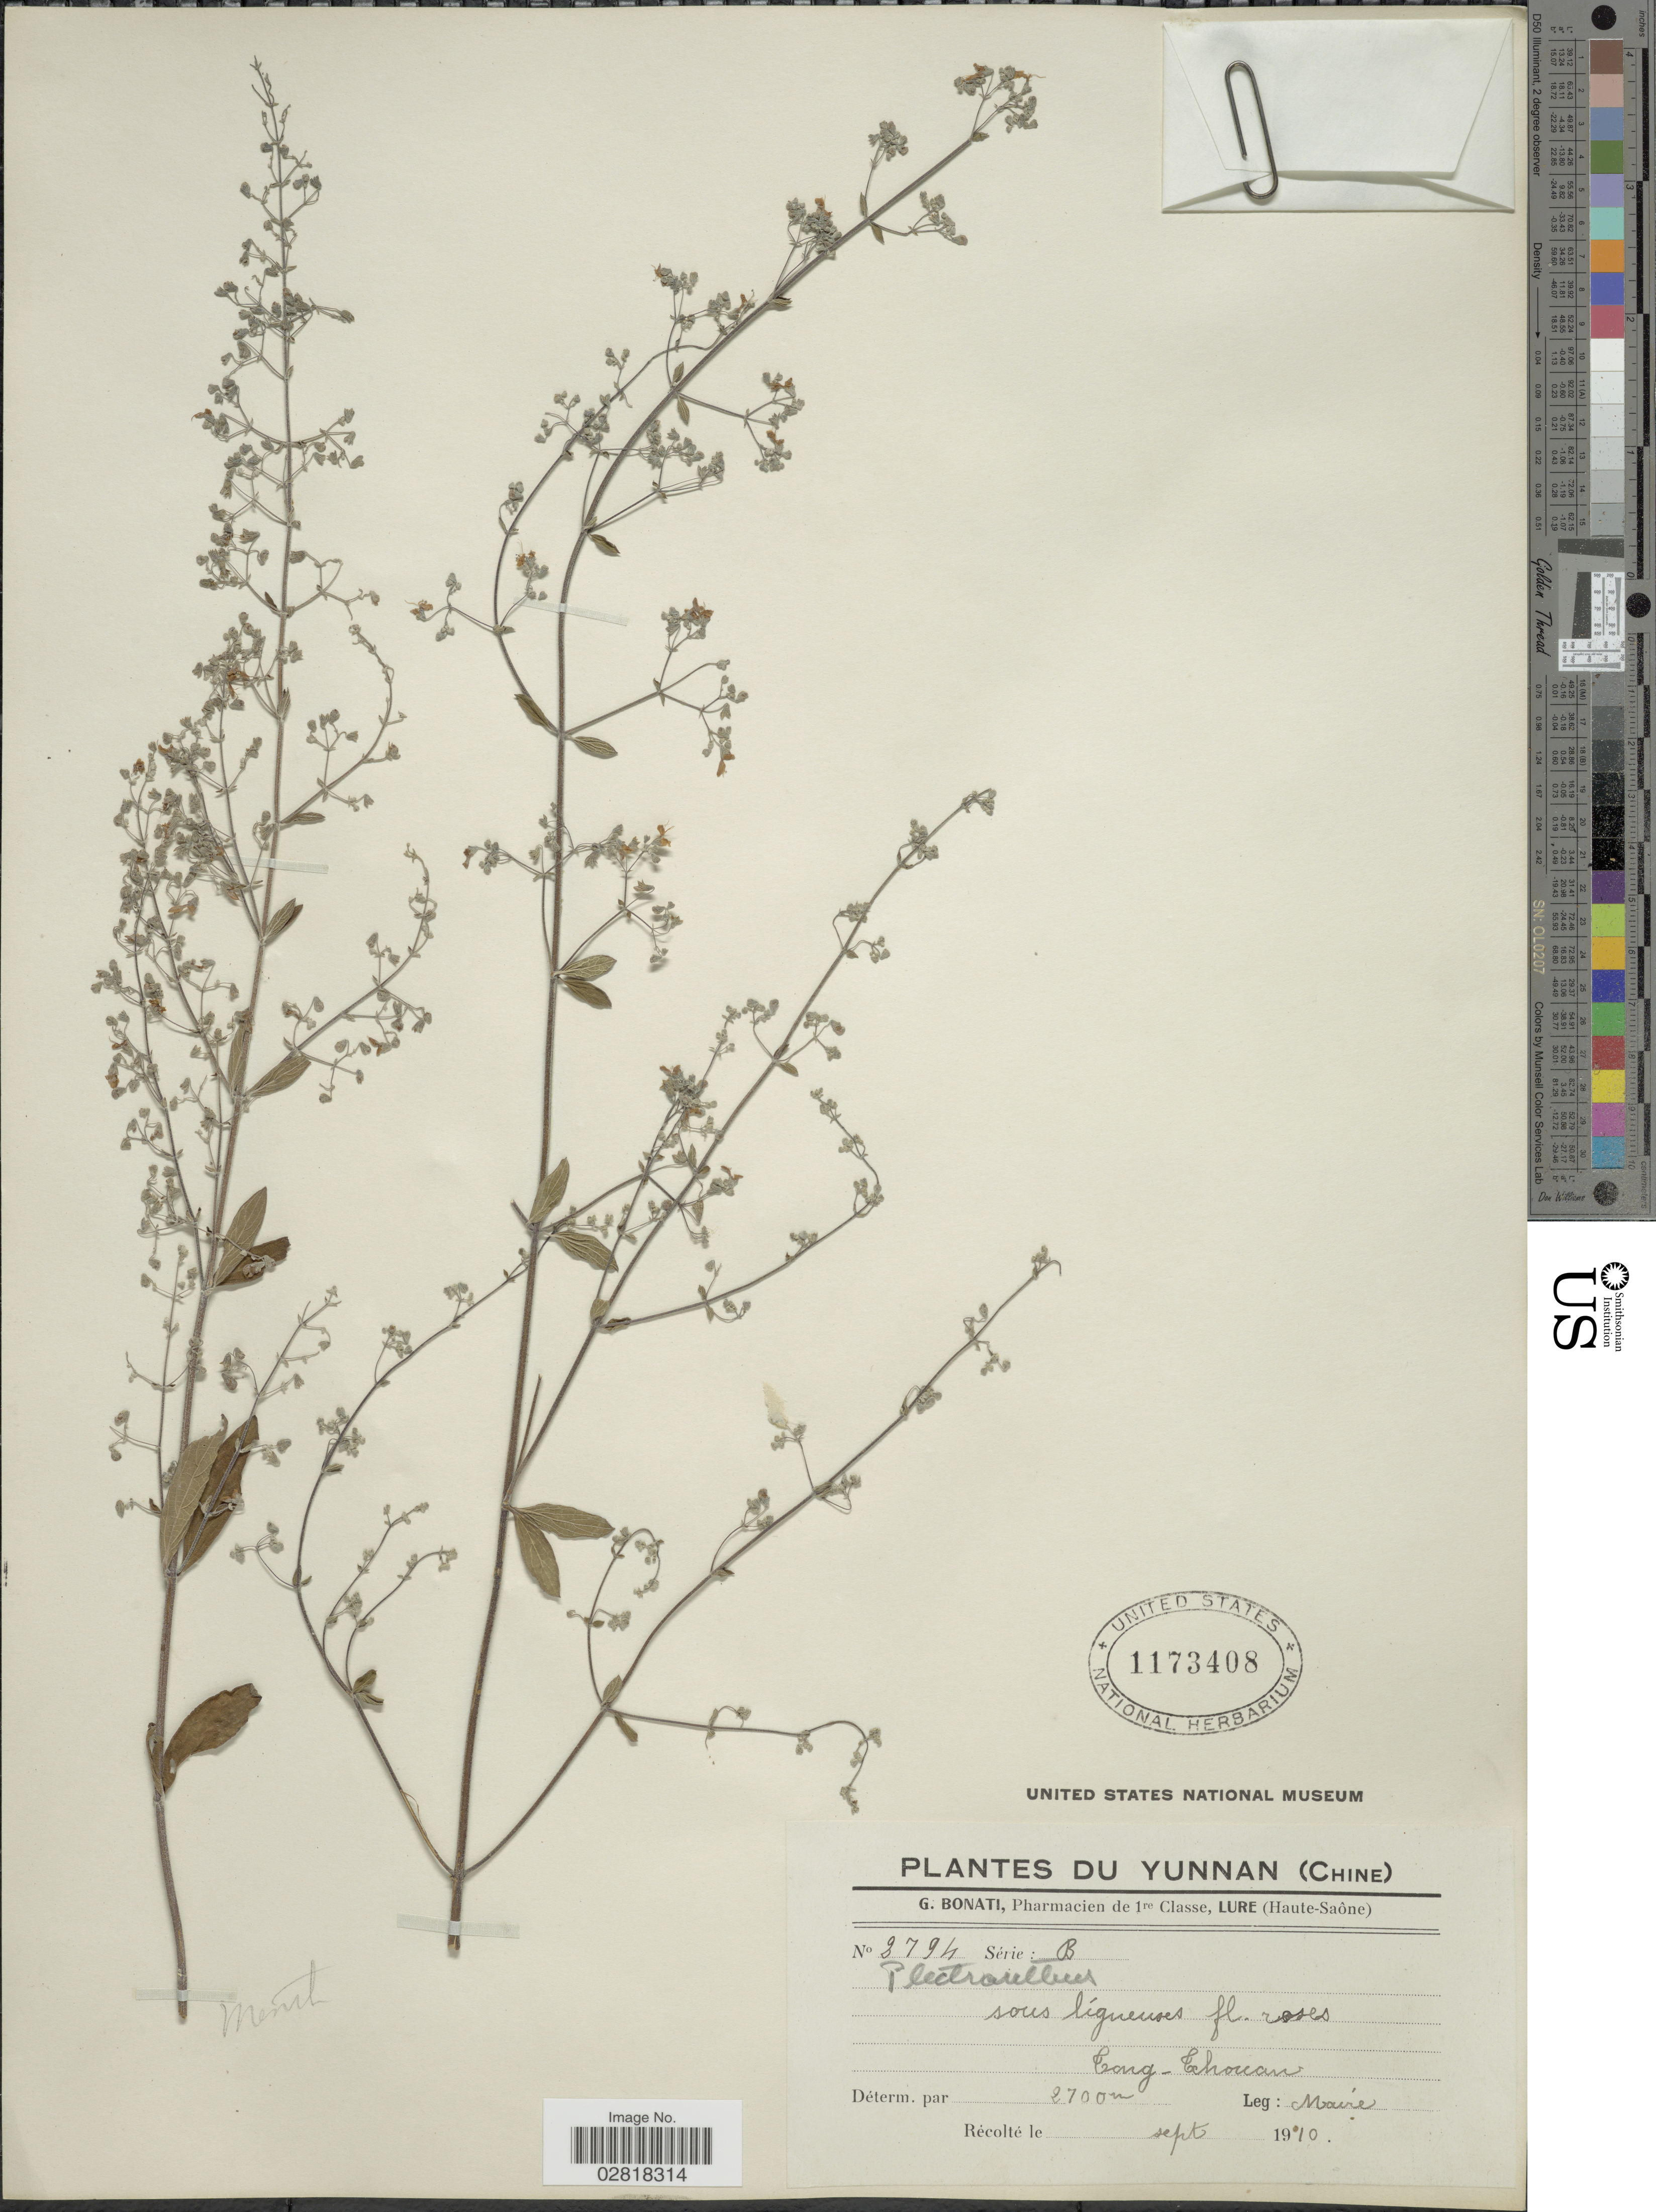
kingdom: Plantae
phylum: Tracheophyta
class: Magnoliopsida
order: Lamiales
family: Lamiaceae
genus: Plectranthus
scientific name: Plectranthus sp.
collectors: Maire, --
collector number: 2794B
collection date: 1910-09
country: China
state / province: Yunnan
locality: Tong-Tchouan [interpreted]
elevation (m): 2700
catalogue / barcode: US 1173408